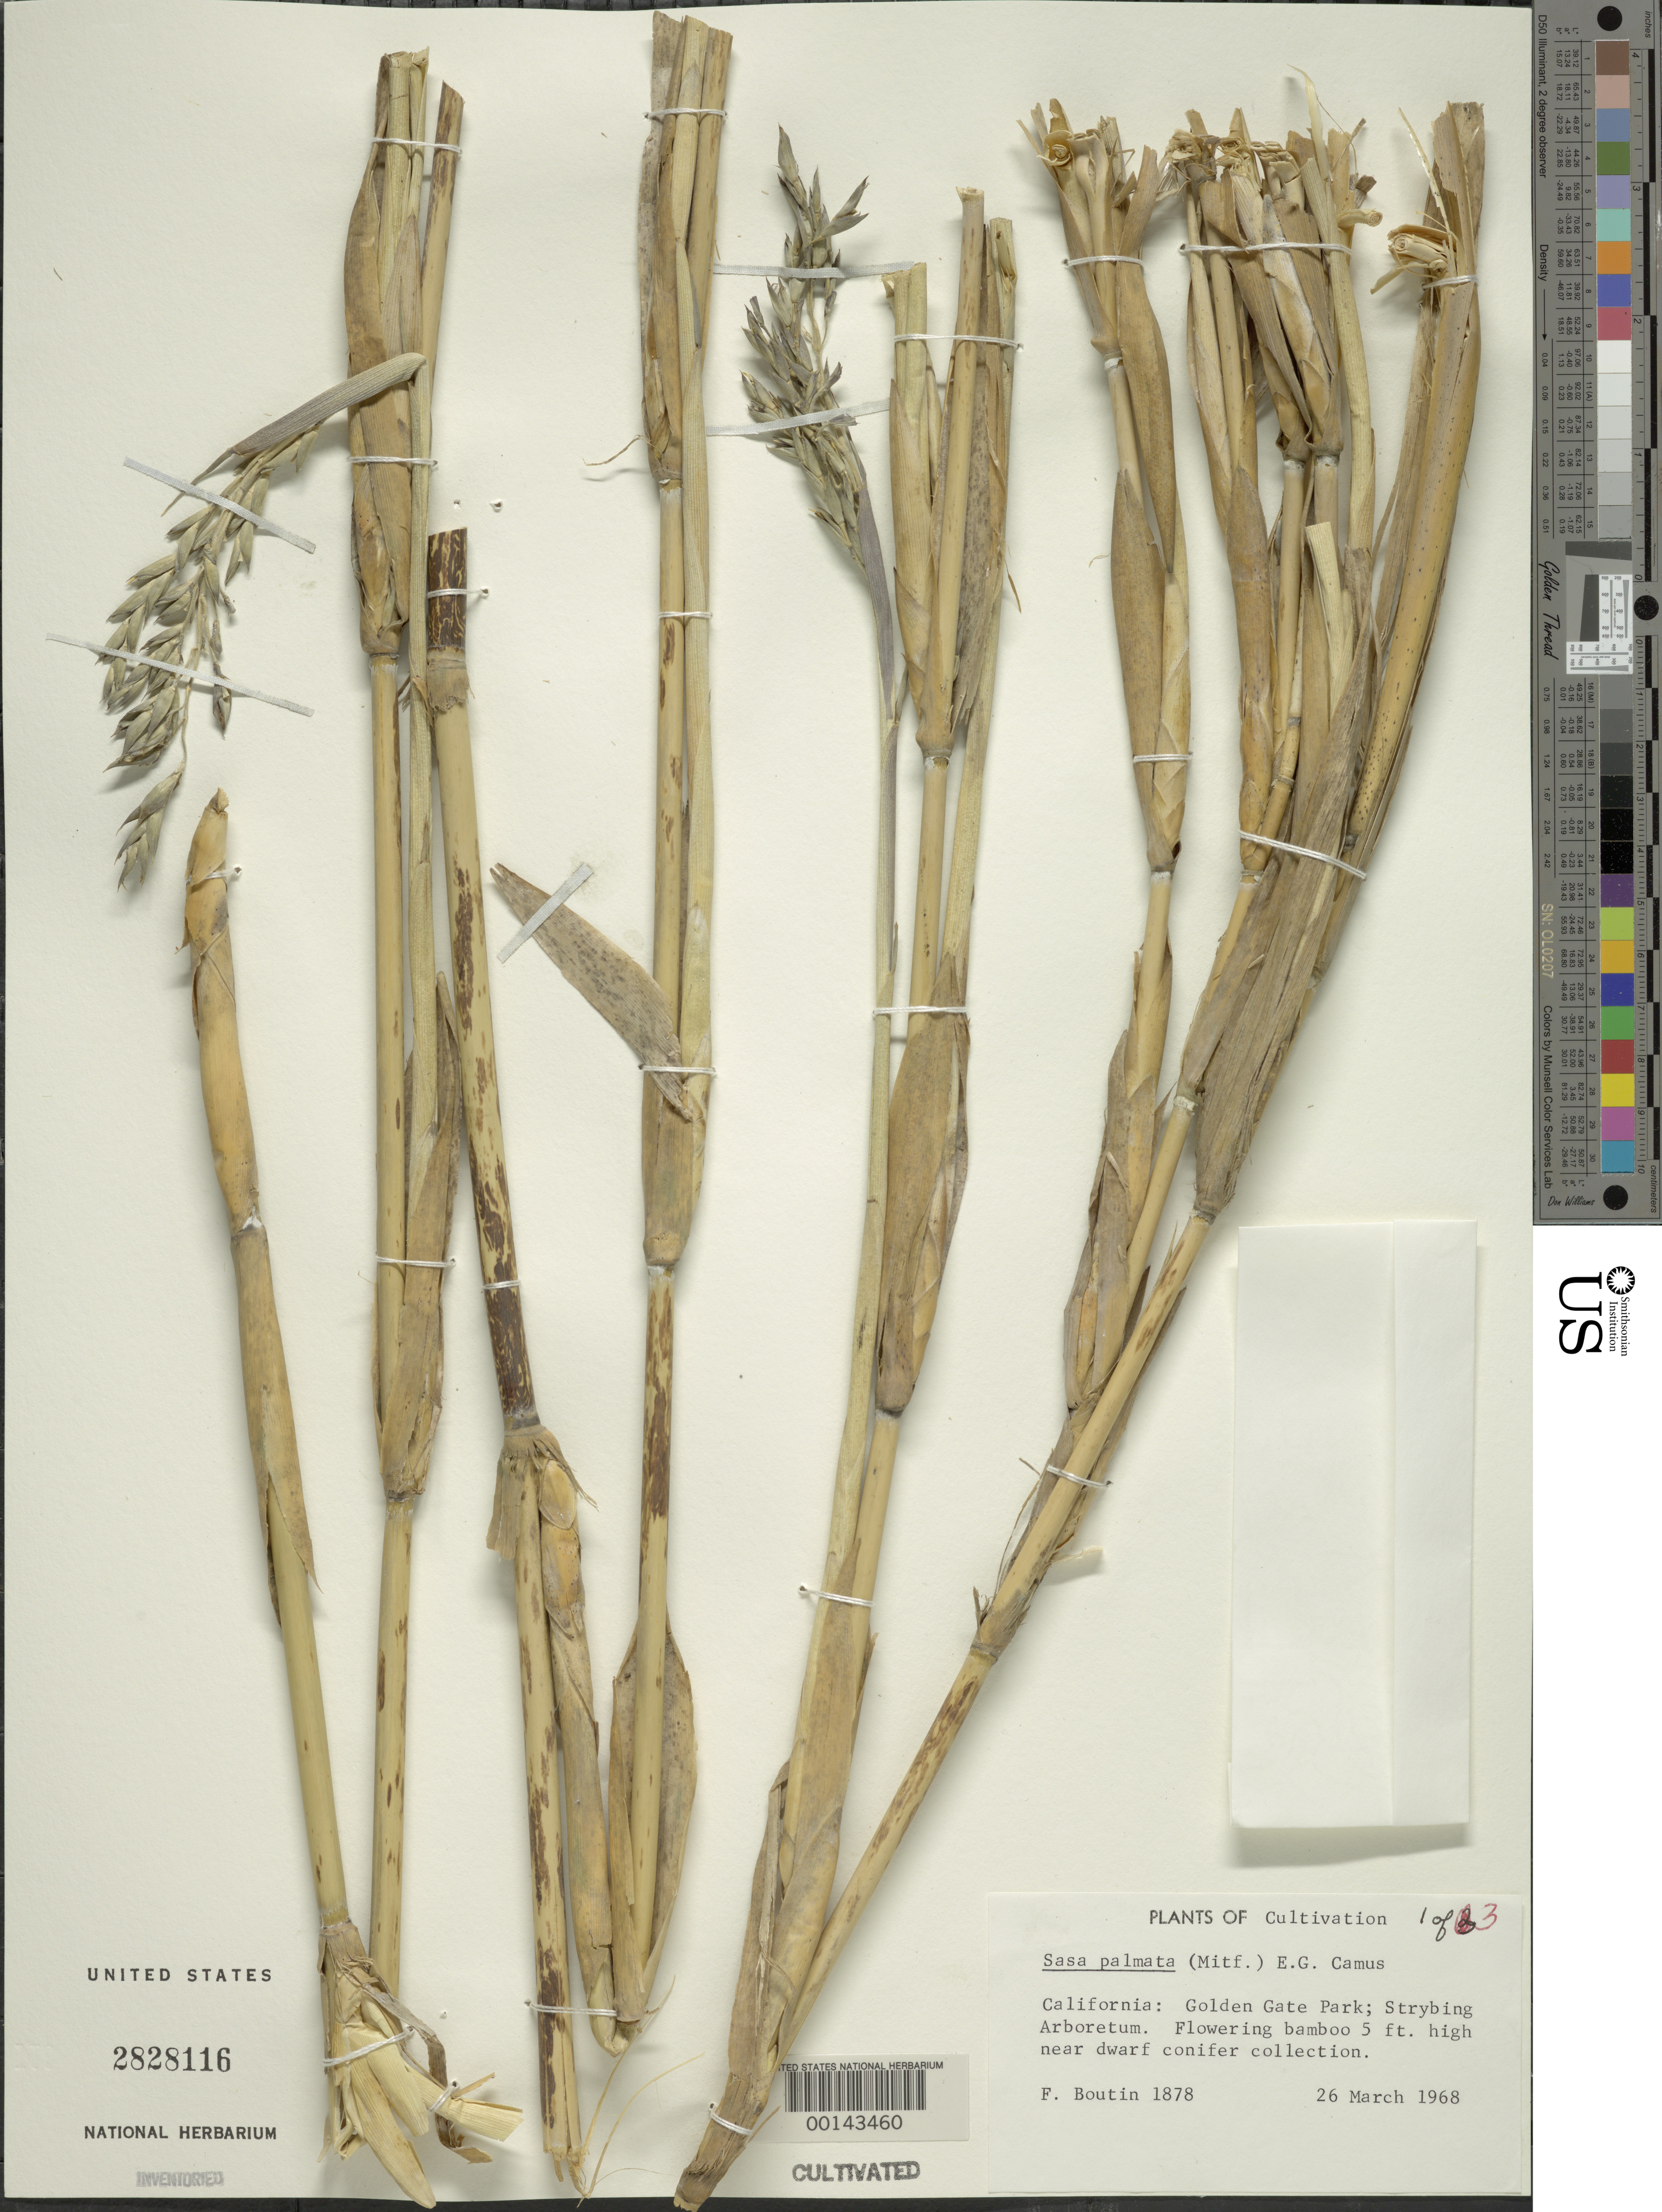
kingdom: Plantae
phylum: Tracheophyta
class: Liliopsida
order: Poales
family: Poaceae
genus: Sasa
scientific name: Sasa palmata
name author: (hort. ex Burb.) E.G. Camus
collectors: F. Boutin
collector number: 1878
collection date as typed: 26 Mar 1968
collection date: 1968-03-26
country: United States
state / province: California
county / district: San Francisco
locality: Golden gate park, strybing arboretum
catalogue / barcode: US 2828116